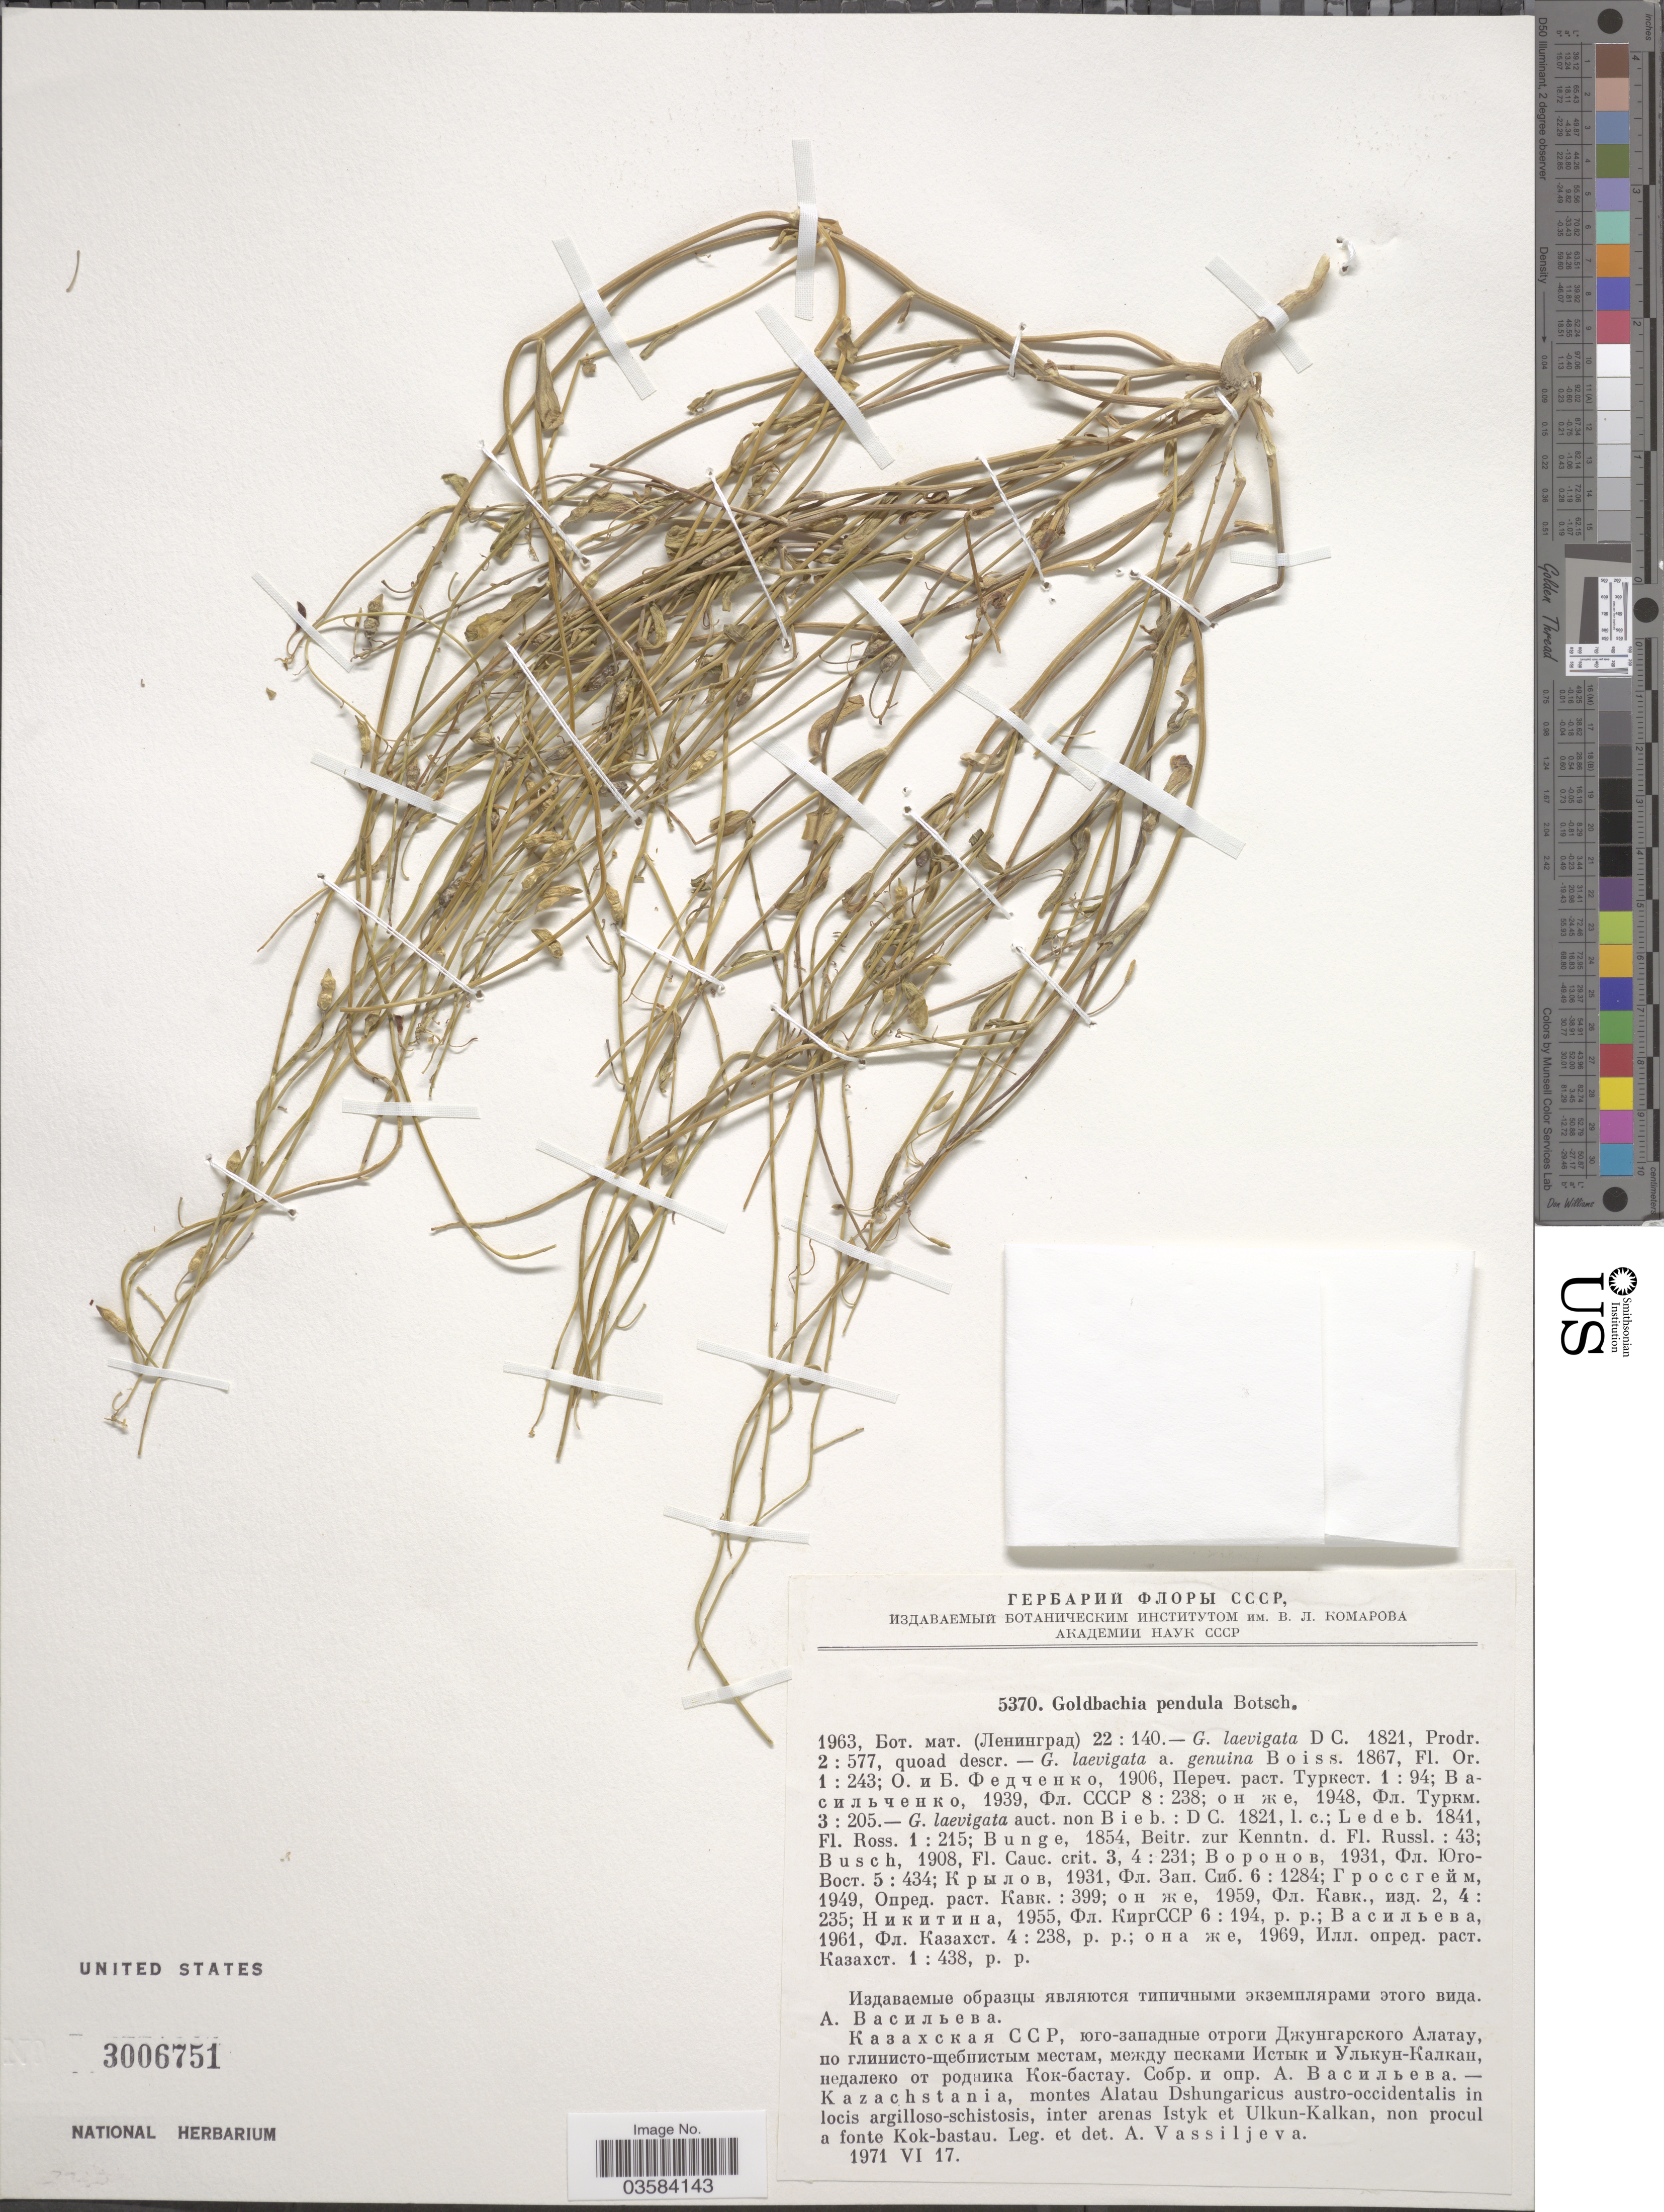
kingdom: Plantae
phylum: Tracheophyta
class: Magnoliopsida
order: Brassicales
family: Brassicaceae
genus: Goldbachia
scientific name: Goldbachia pendula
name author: Botsch.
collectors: A. Vassiljeva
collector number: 5370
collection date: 1971-06-17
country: Kazakhstan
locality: Kazachstania, montes Alatau Dshungaricus austro-occidentalis in locis argilloso-schistosis, inter arenas Istyk et Ulkun-Kalkan, non procul a fonte Kok-bastau.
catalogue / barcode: US 3006751